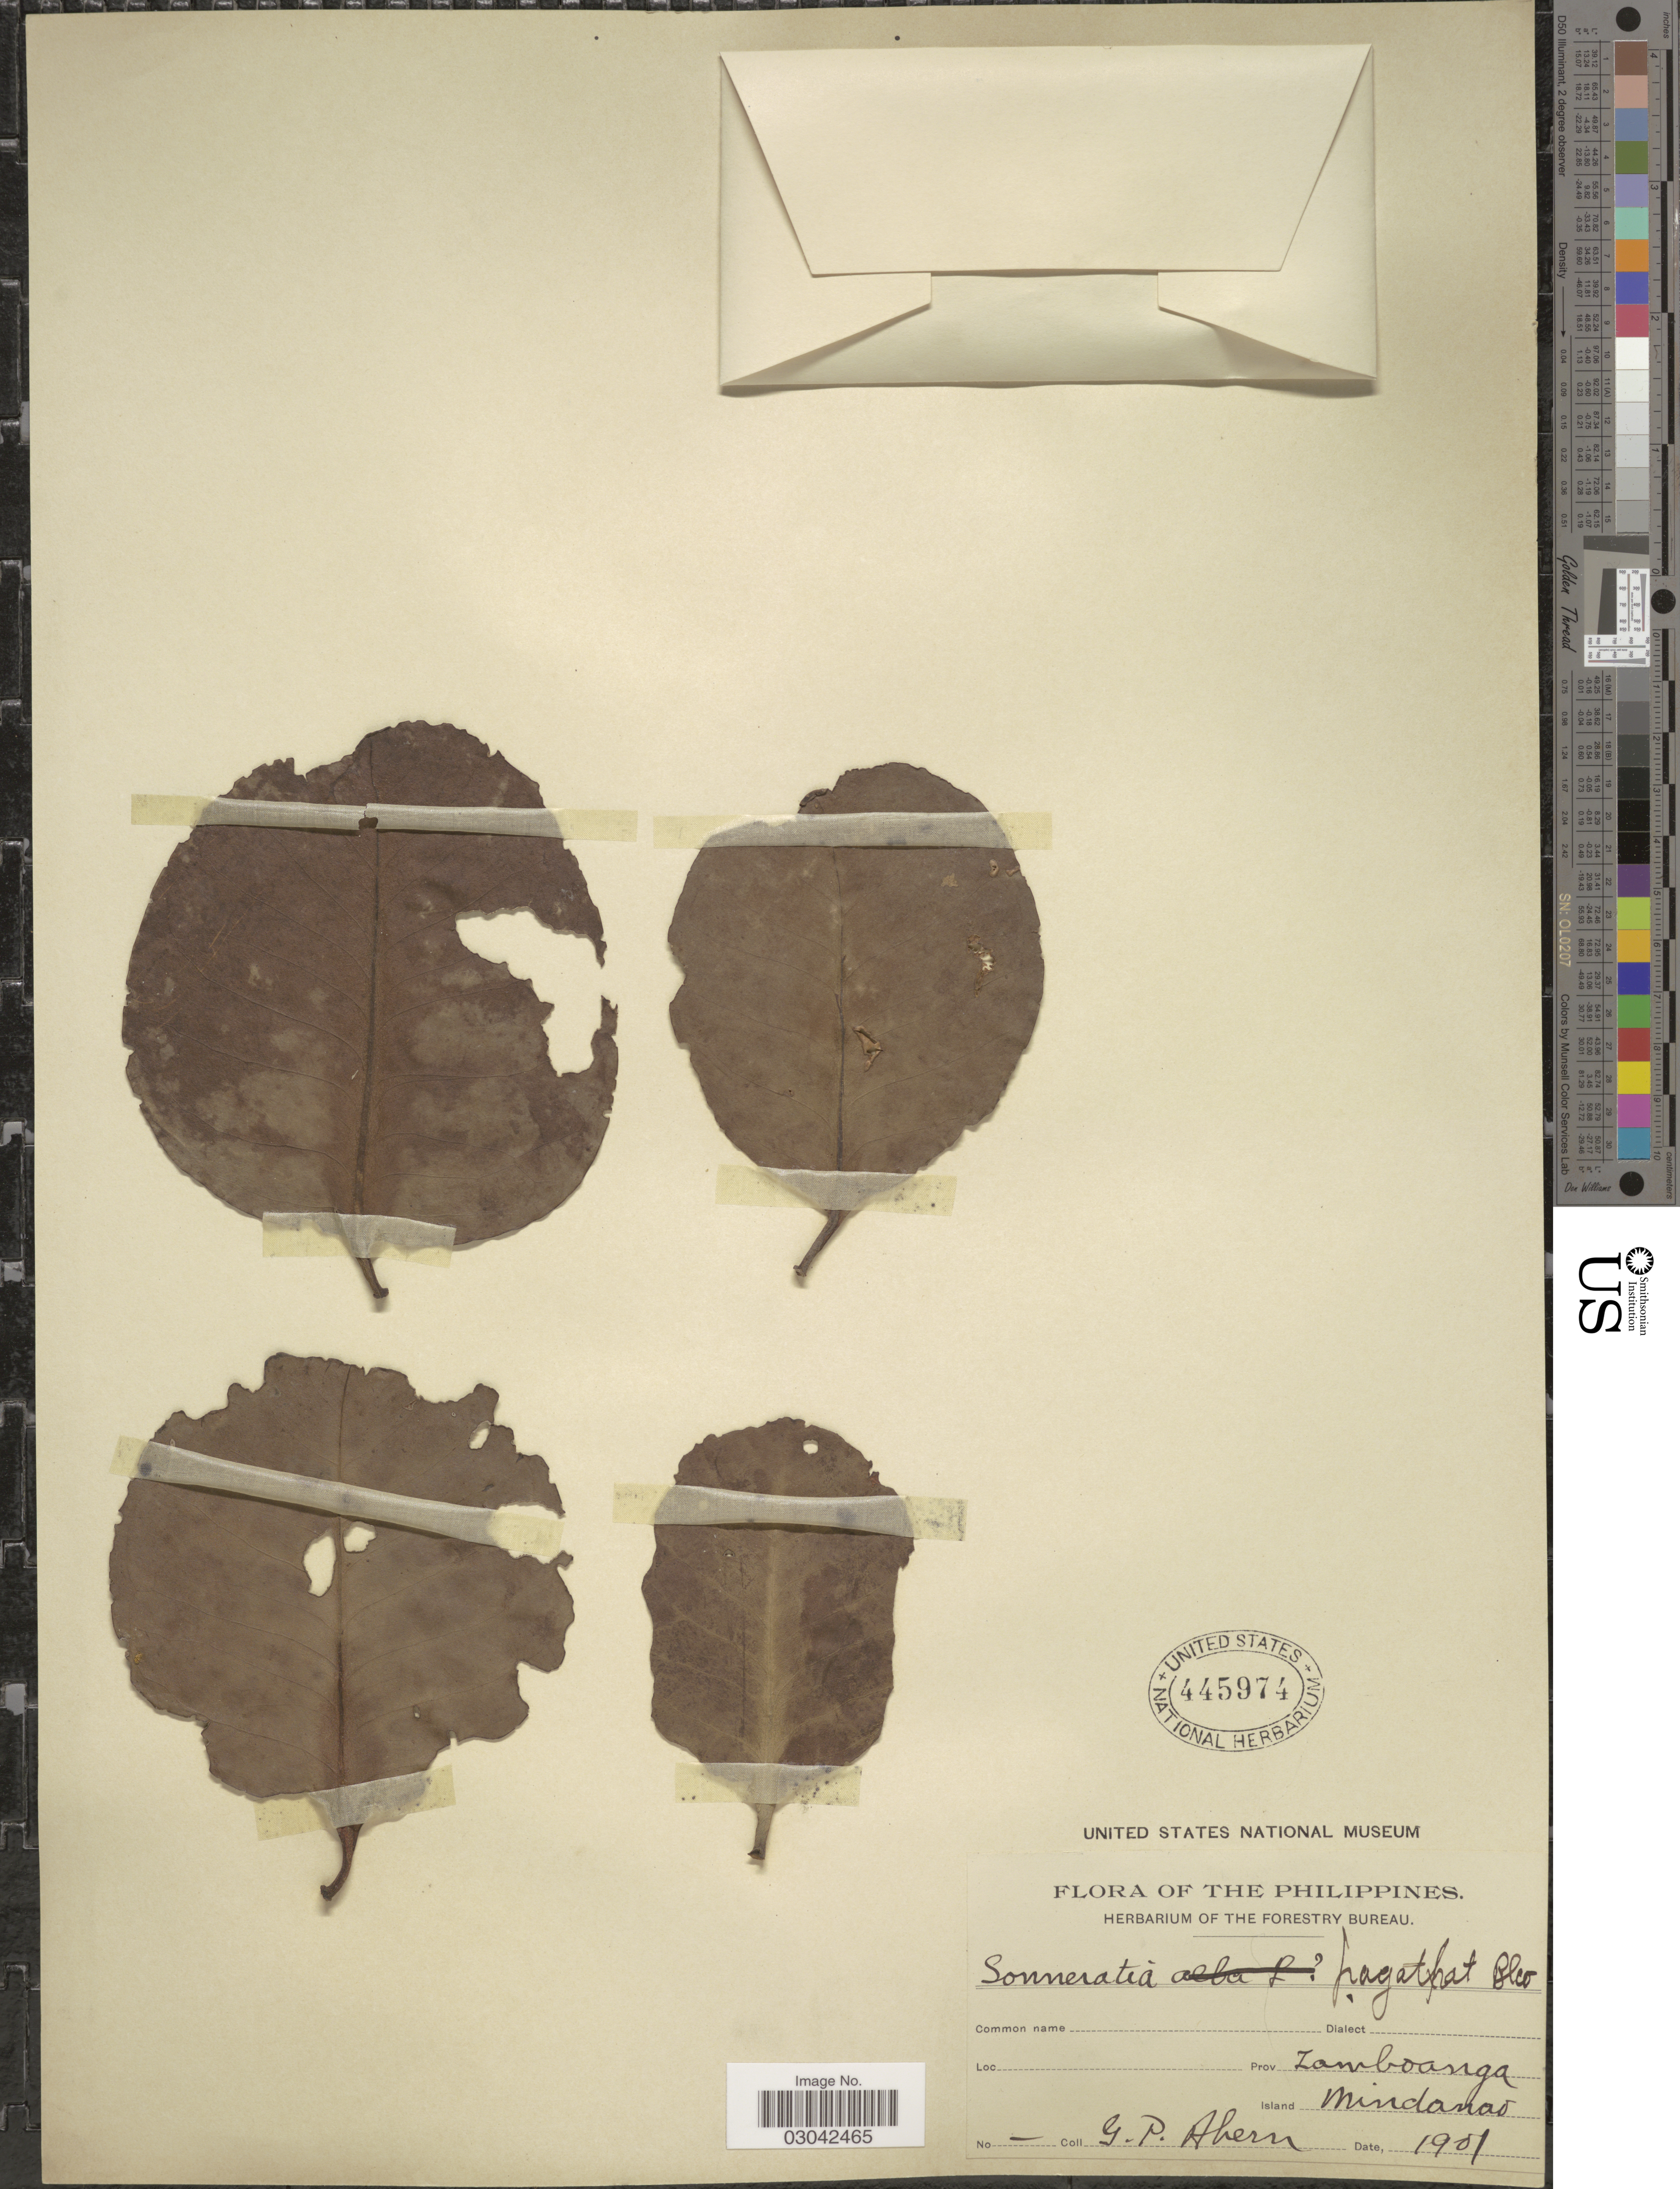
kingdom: Plantae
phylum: Tracheophyta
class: Magnoliopsida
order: Myrtales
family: Lythraceae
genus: Sonneratia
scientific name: Sonneratia pagatpat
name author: Blanco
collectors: G. Ahern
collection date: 1901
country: Philippines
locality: Prov Zamboanga. Island Mindanao.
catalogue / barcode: US 445974